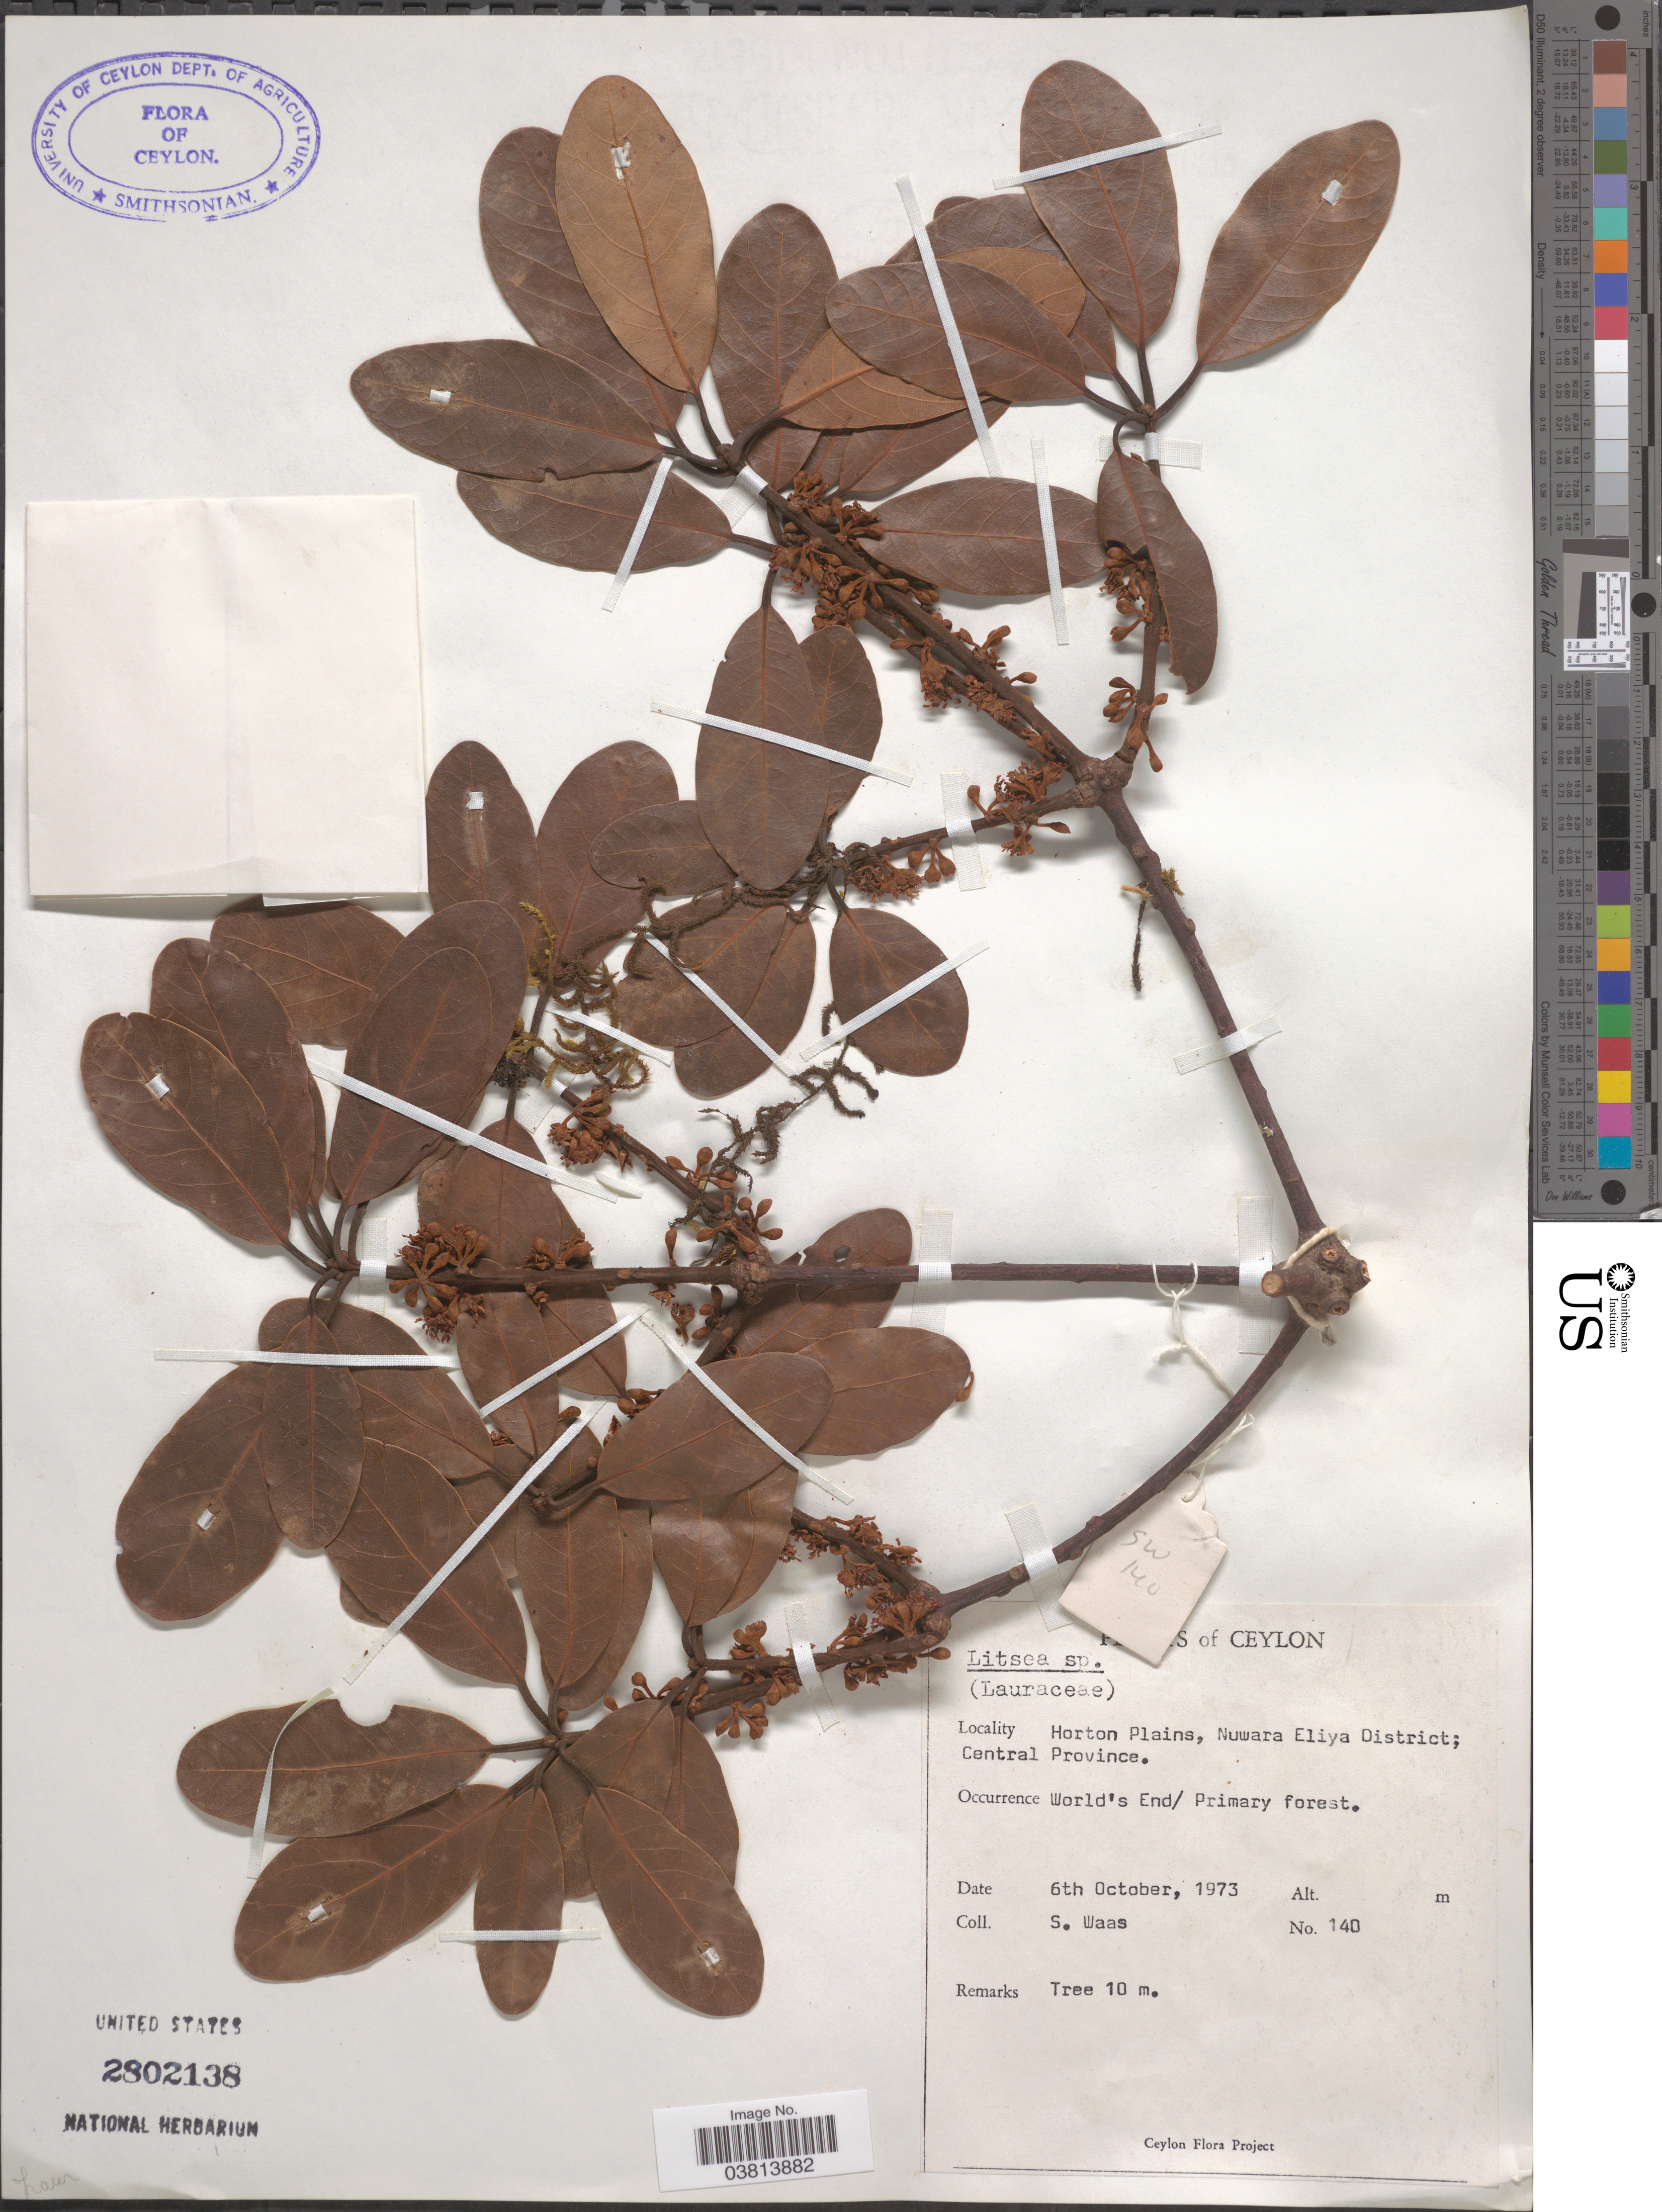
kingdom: Plantae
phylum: Tracheophyta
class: Magnoliopsida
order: Laurales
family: Lauraceae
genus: Litsea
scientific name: Litsea sp.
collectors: S. Waas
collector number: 140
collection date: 1973-10-06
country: Sri Lanka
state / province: Central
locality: Ceylon. Horton Plains, Nuwara Eliya District.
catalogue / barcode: US 2802138